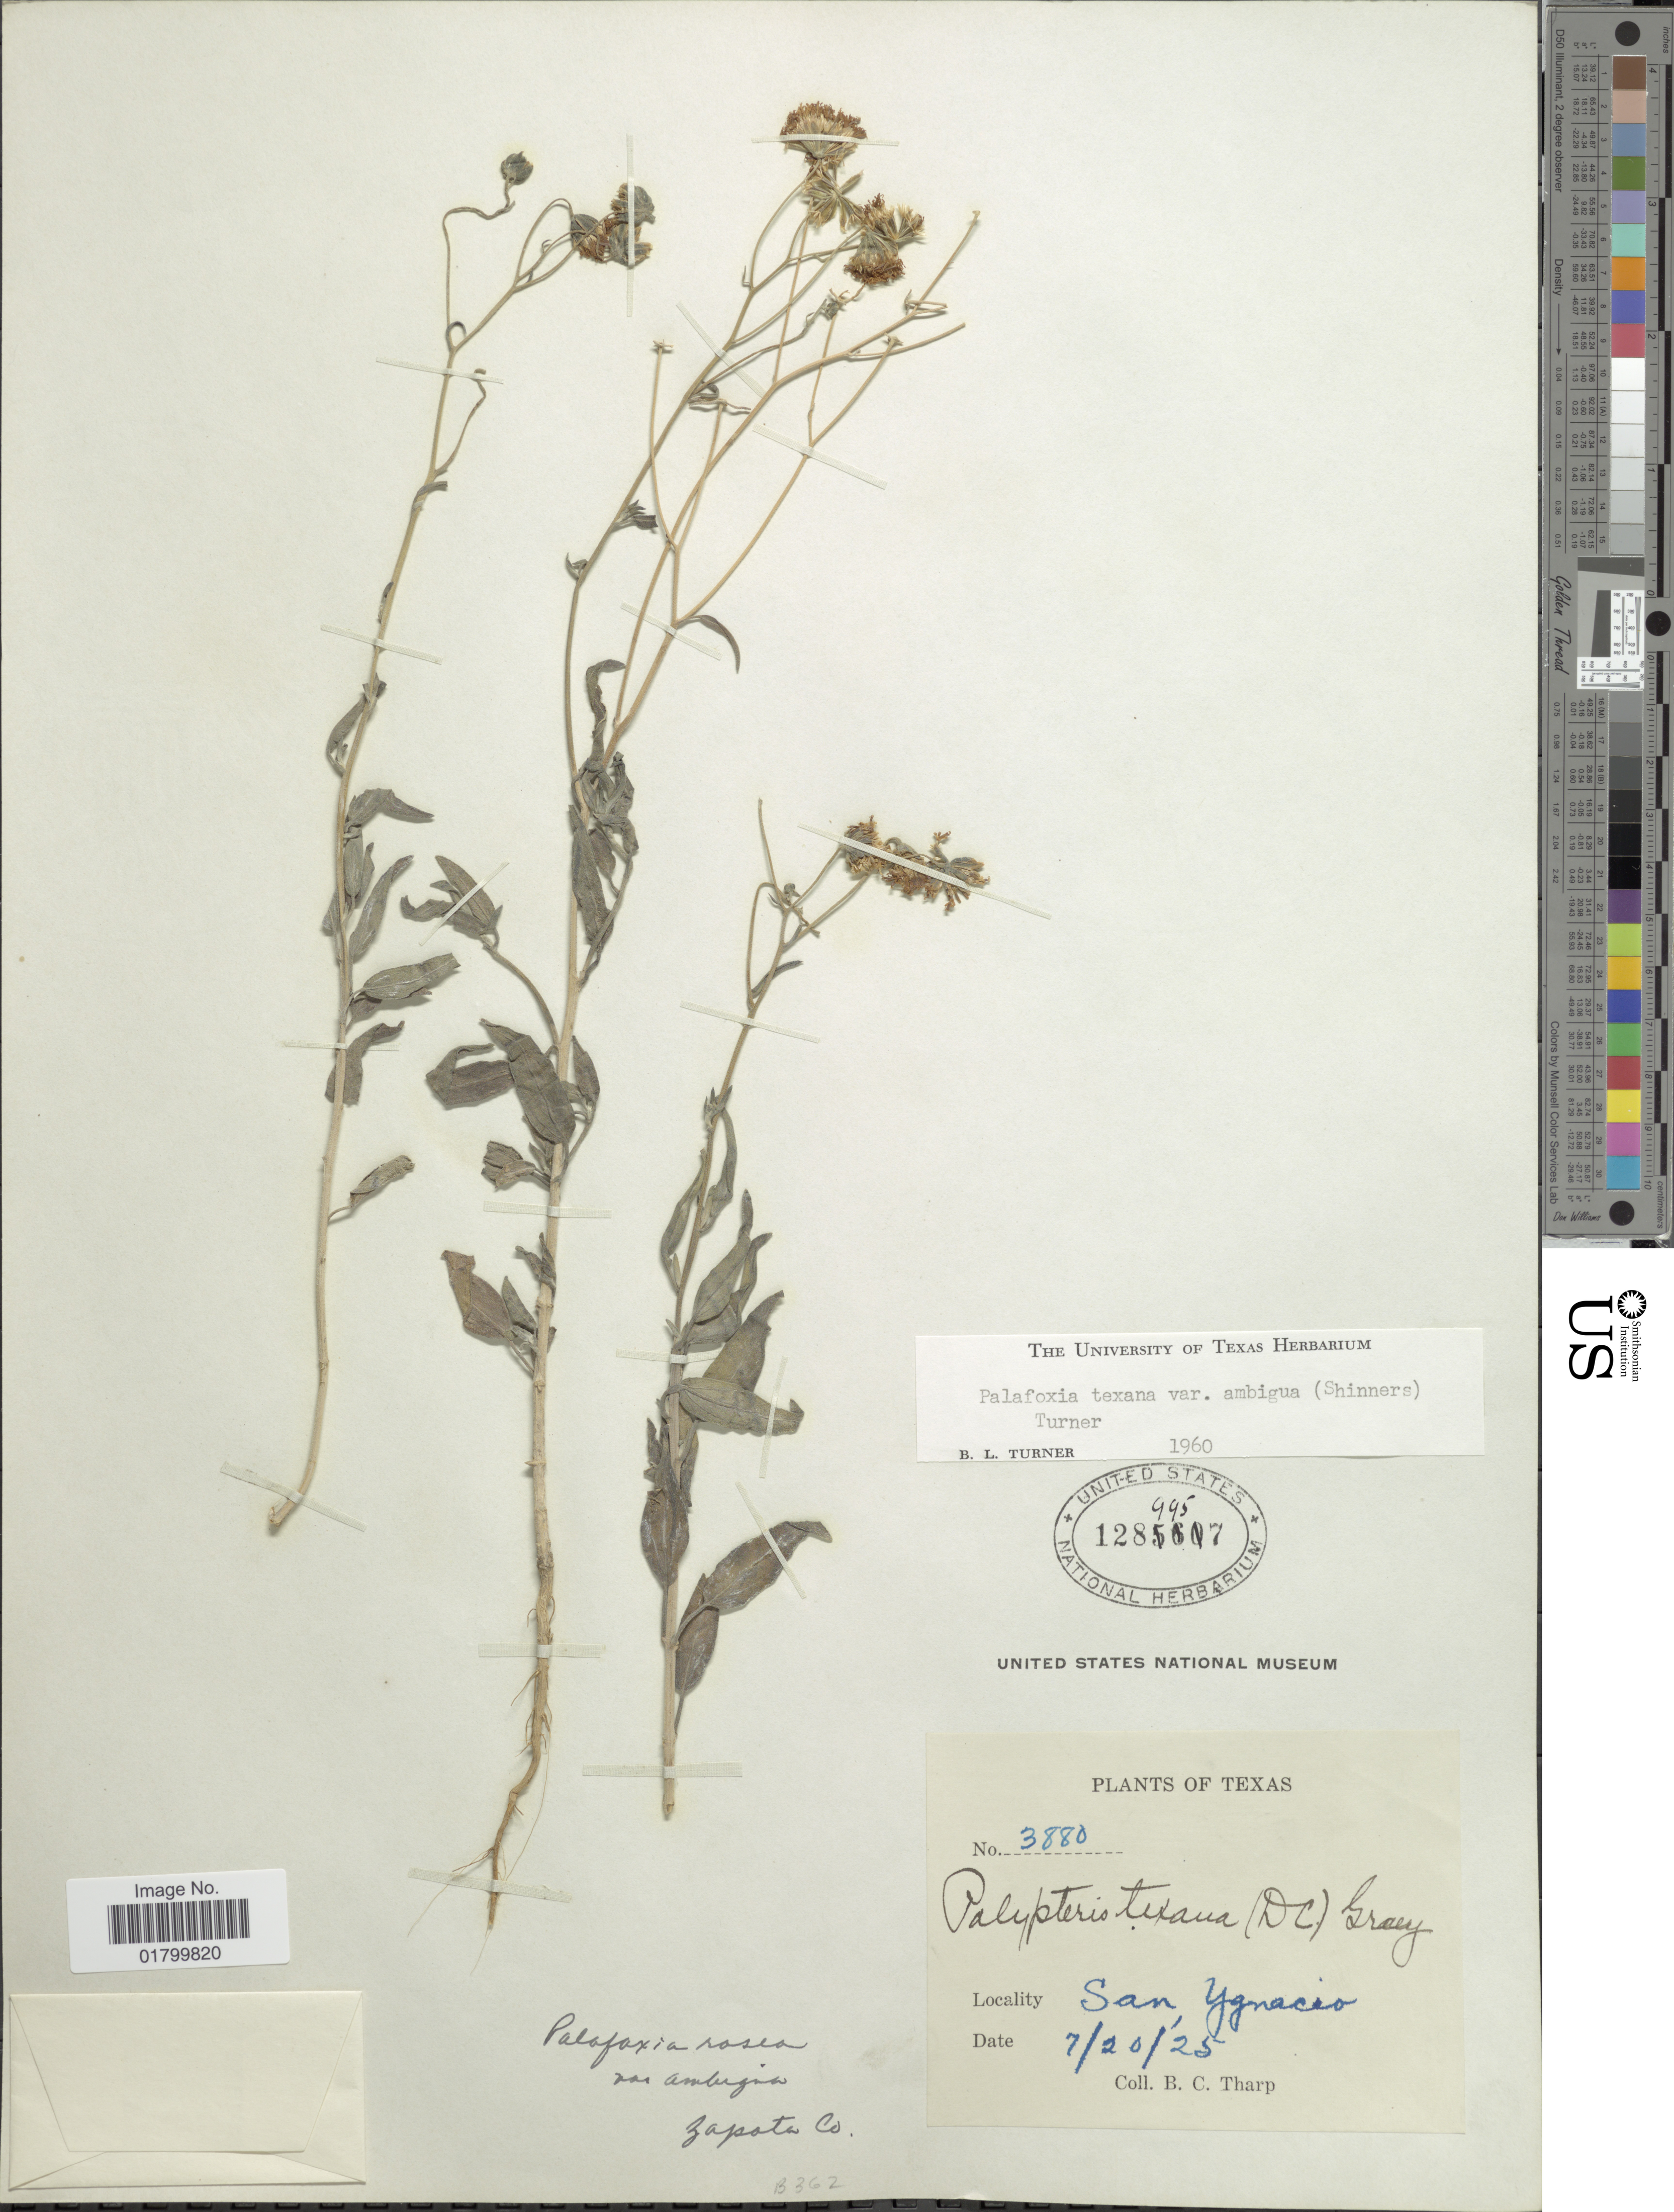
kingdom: Plantae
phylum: Tracheophyta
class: Magnoliopsida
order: Asterales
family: Asteraceae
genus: Palafoxia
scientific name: Palafoxia texana var. ambigua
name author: (Shinners) B.L. Turner & M.I. Morris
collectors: B. C. Tharp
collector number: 3880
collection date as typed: Transcribed d/m/y: 20/7/25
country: United States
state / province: Texas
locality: San Ygnacio, Zapota Co.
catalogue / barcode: US 1284457